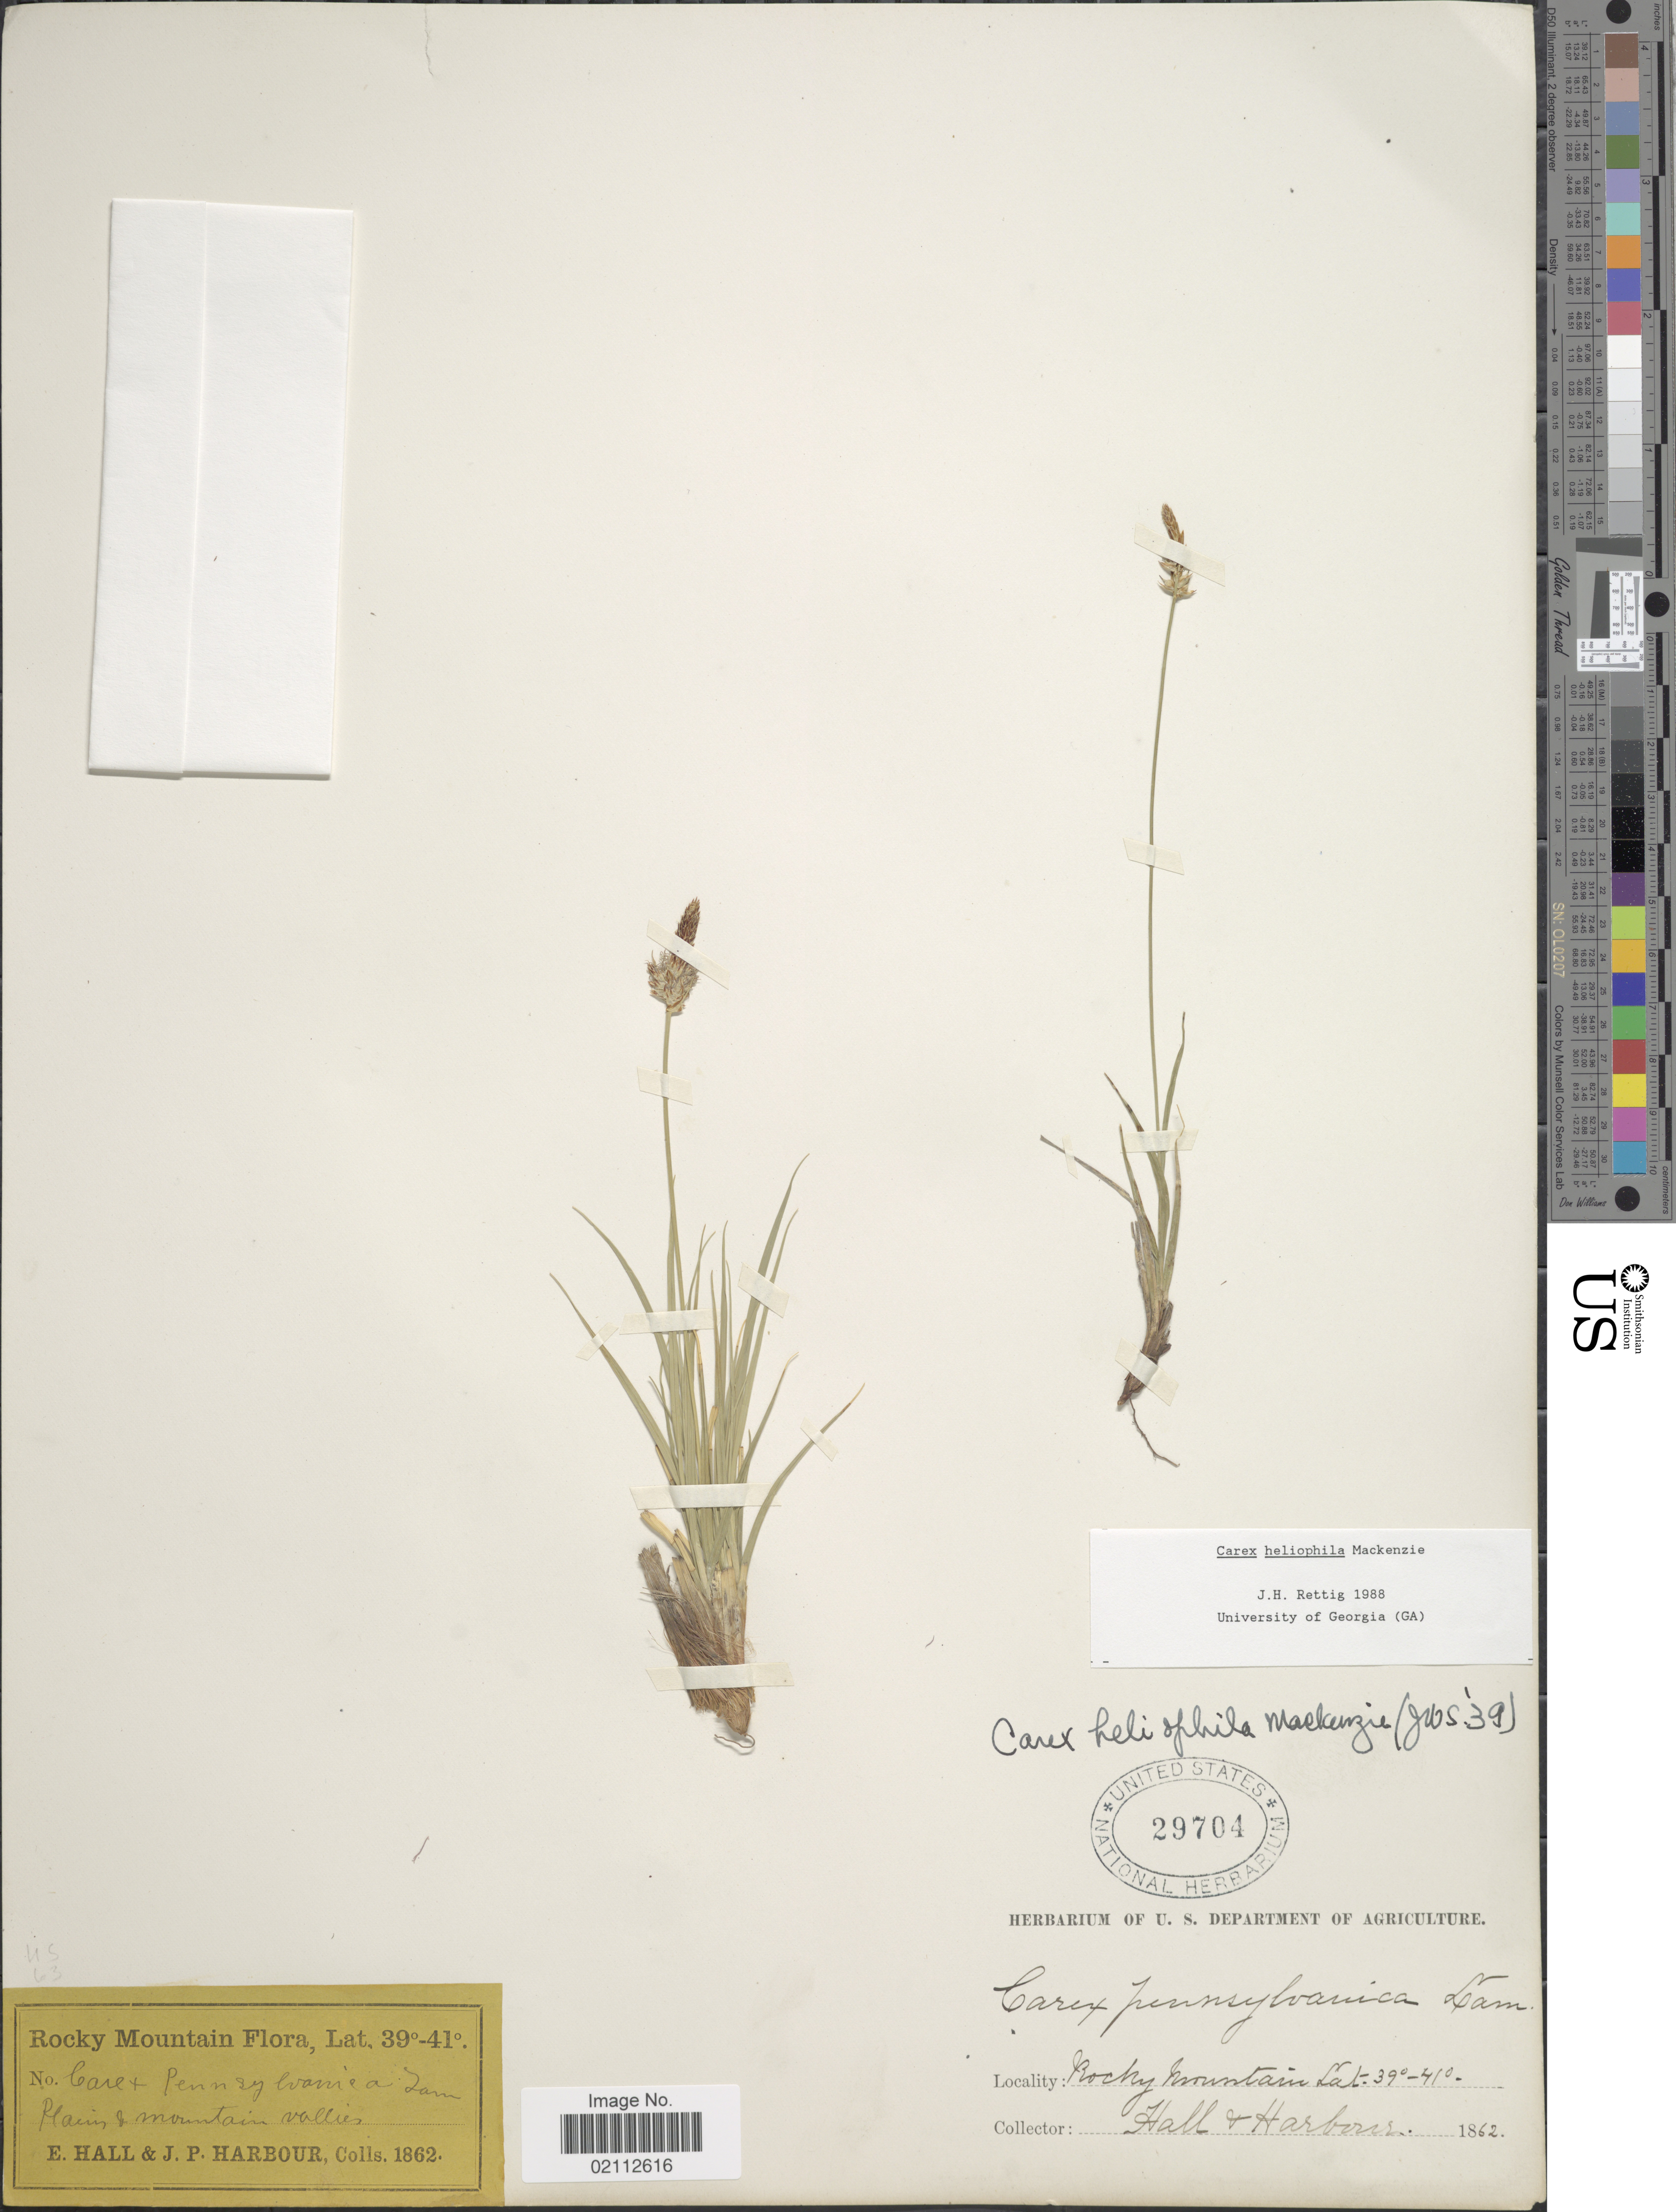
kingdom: Plantae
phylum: Tracheophyta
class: Liliopsida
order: Poales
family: Cyperaceae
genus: Carex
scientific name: Carex heliophila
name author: Mack.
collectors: E. Hall & J. Harbour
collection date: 1862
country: United States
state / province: Colorado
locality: Rocky Mtns., Plains & Mountain vallies.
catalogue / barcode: US 29704